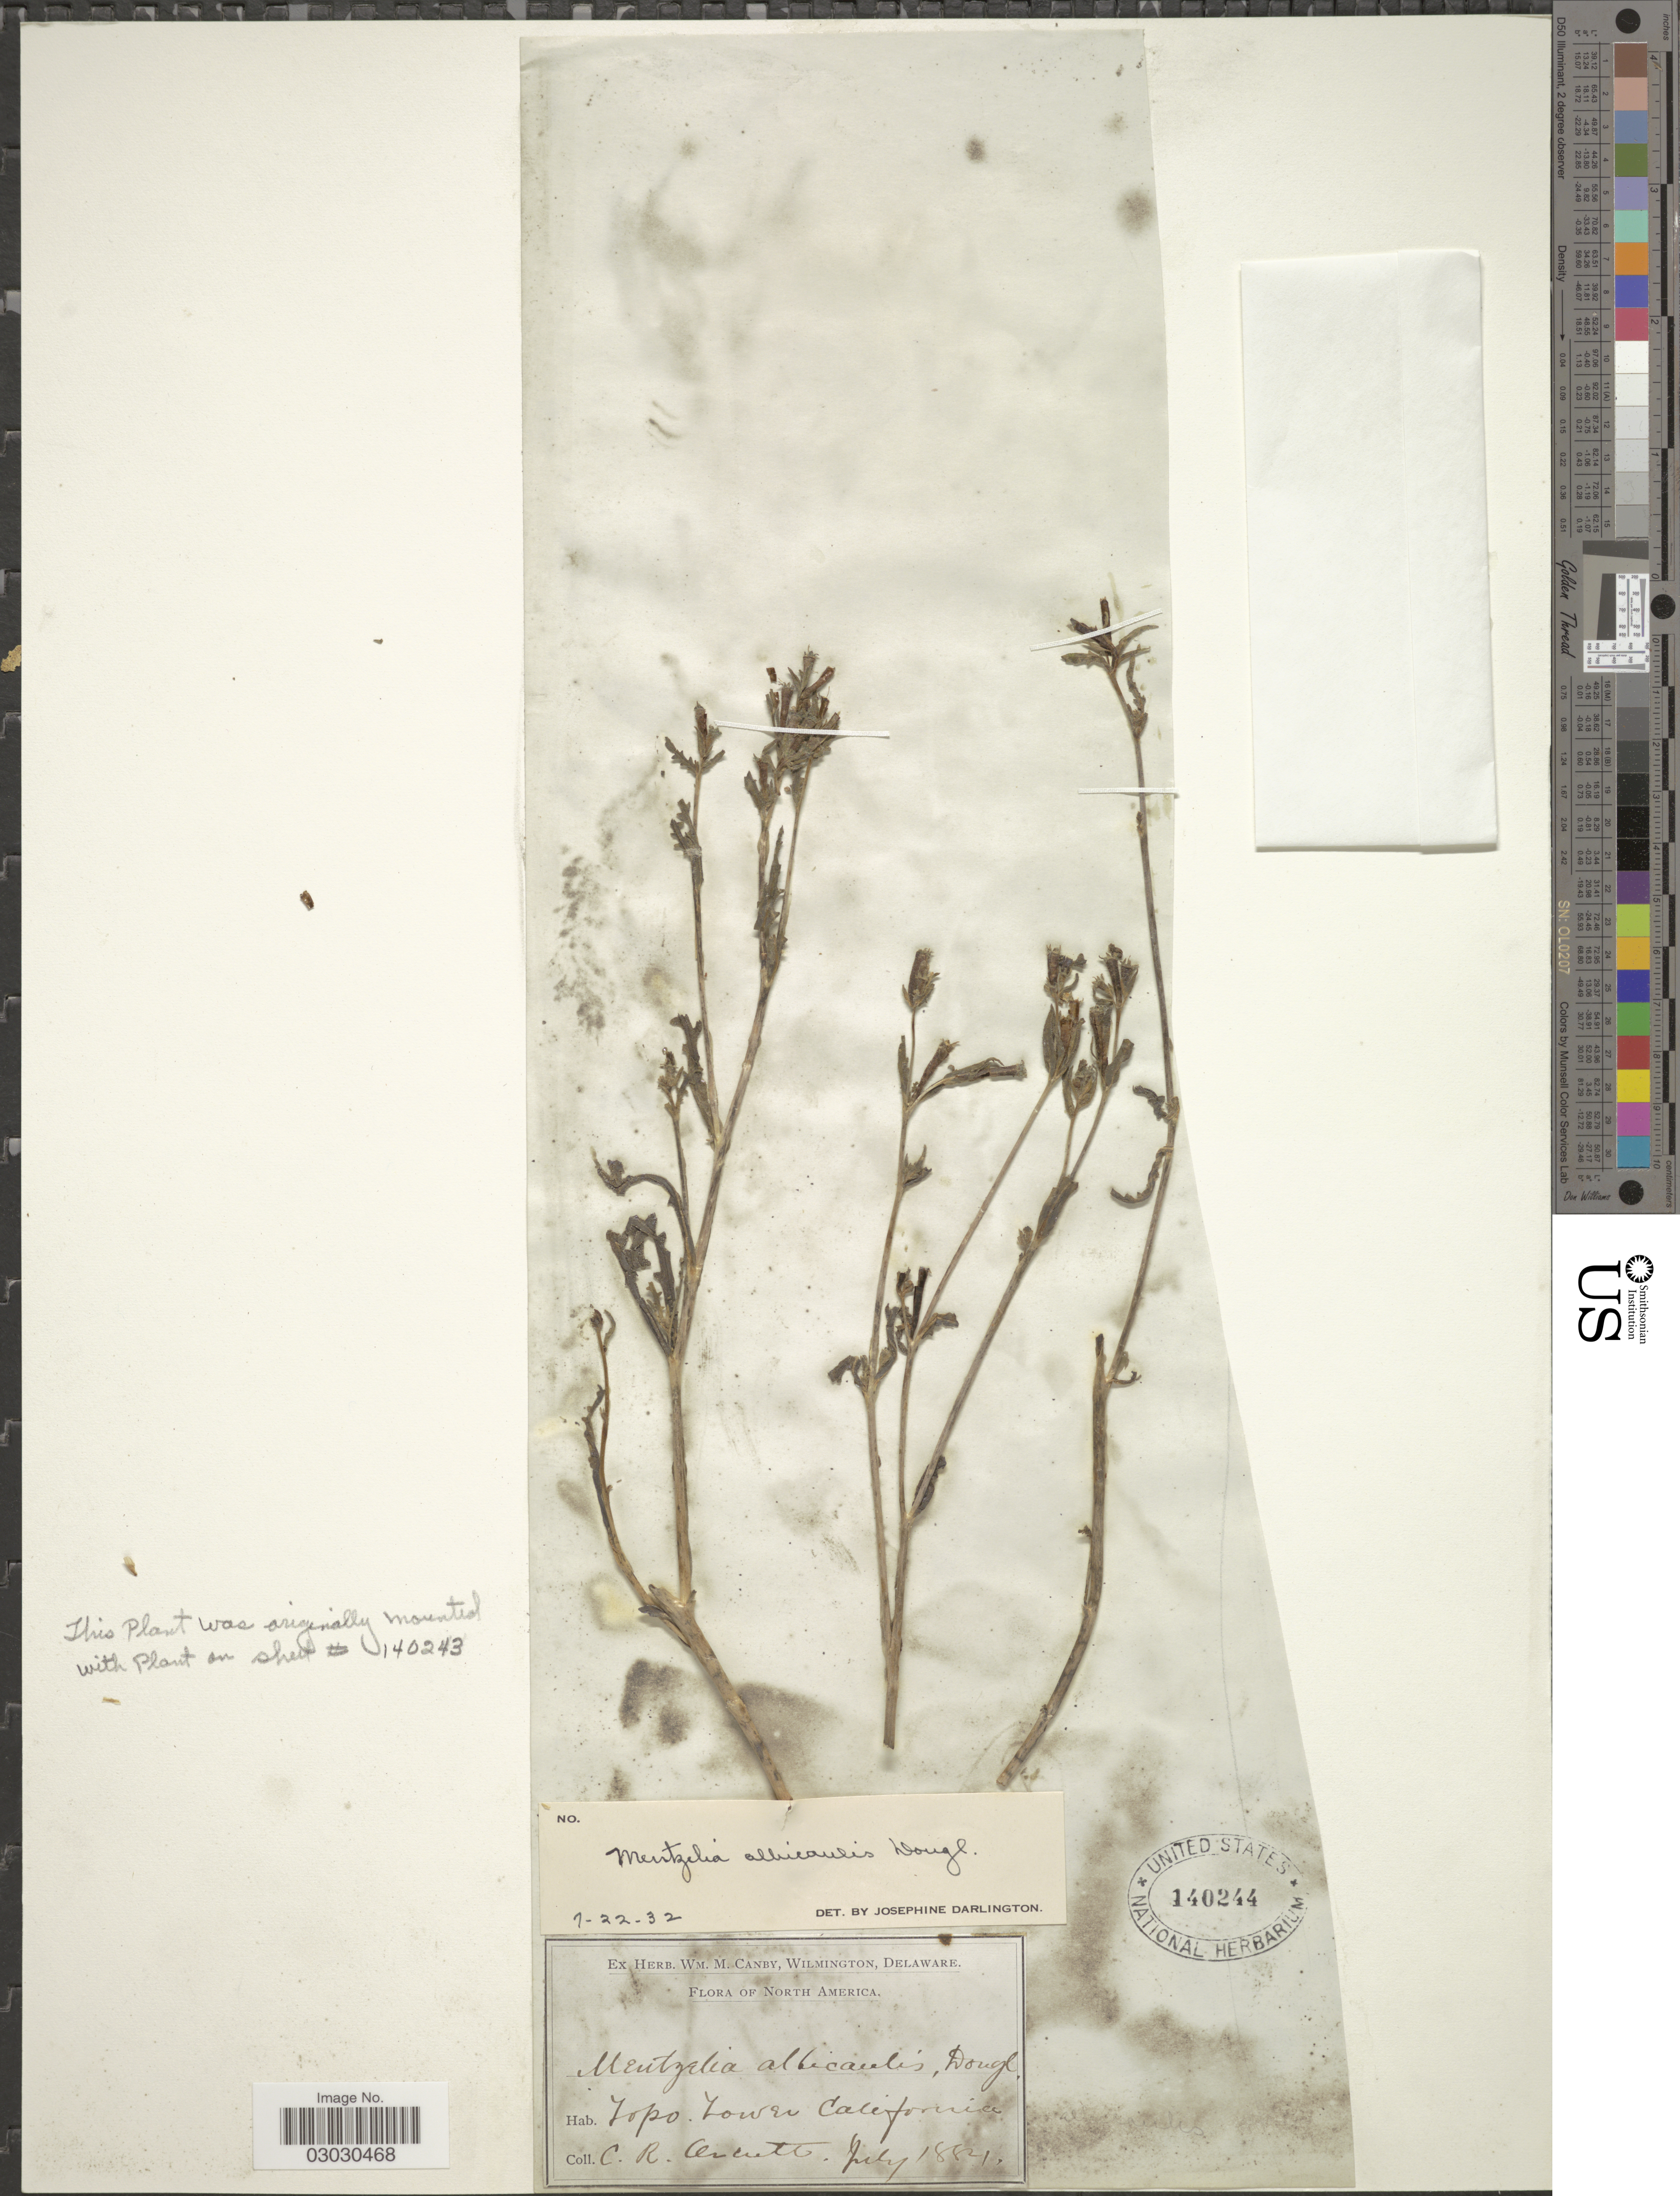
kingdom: Plantae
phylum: Tracheophyta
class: Magnoliopsida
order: Cornales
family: Loasaceae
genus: Mentzelia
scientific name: Mentzelia albicaulis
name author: (Douglas ex Hook.) Douglas ex Torr. & A. Gray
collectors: C. R. Orcutt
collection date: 1884-07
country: Mexico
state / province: Baja California Norte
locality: Topo. Lower California.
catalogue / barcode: US 140244